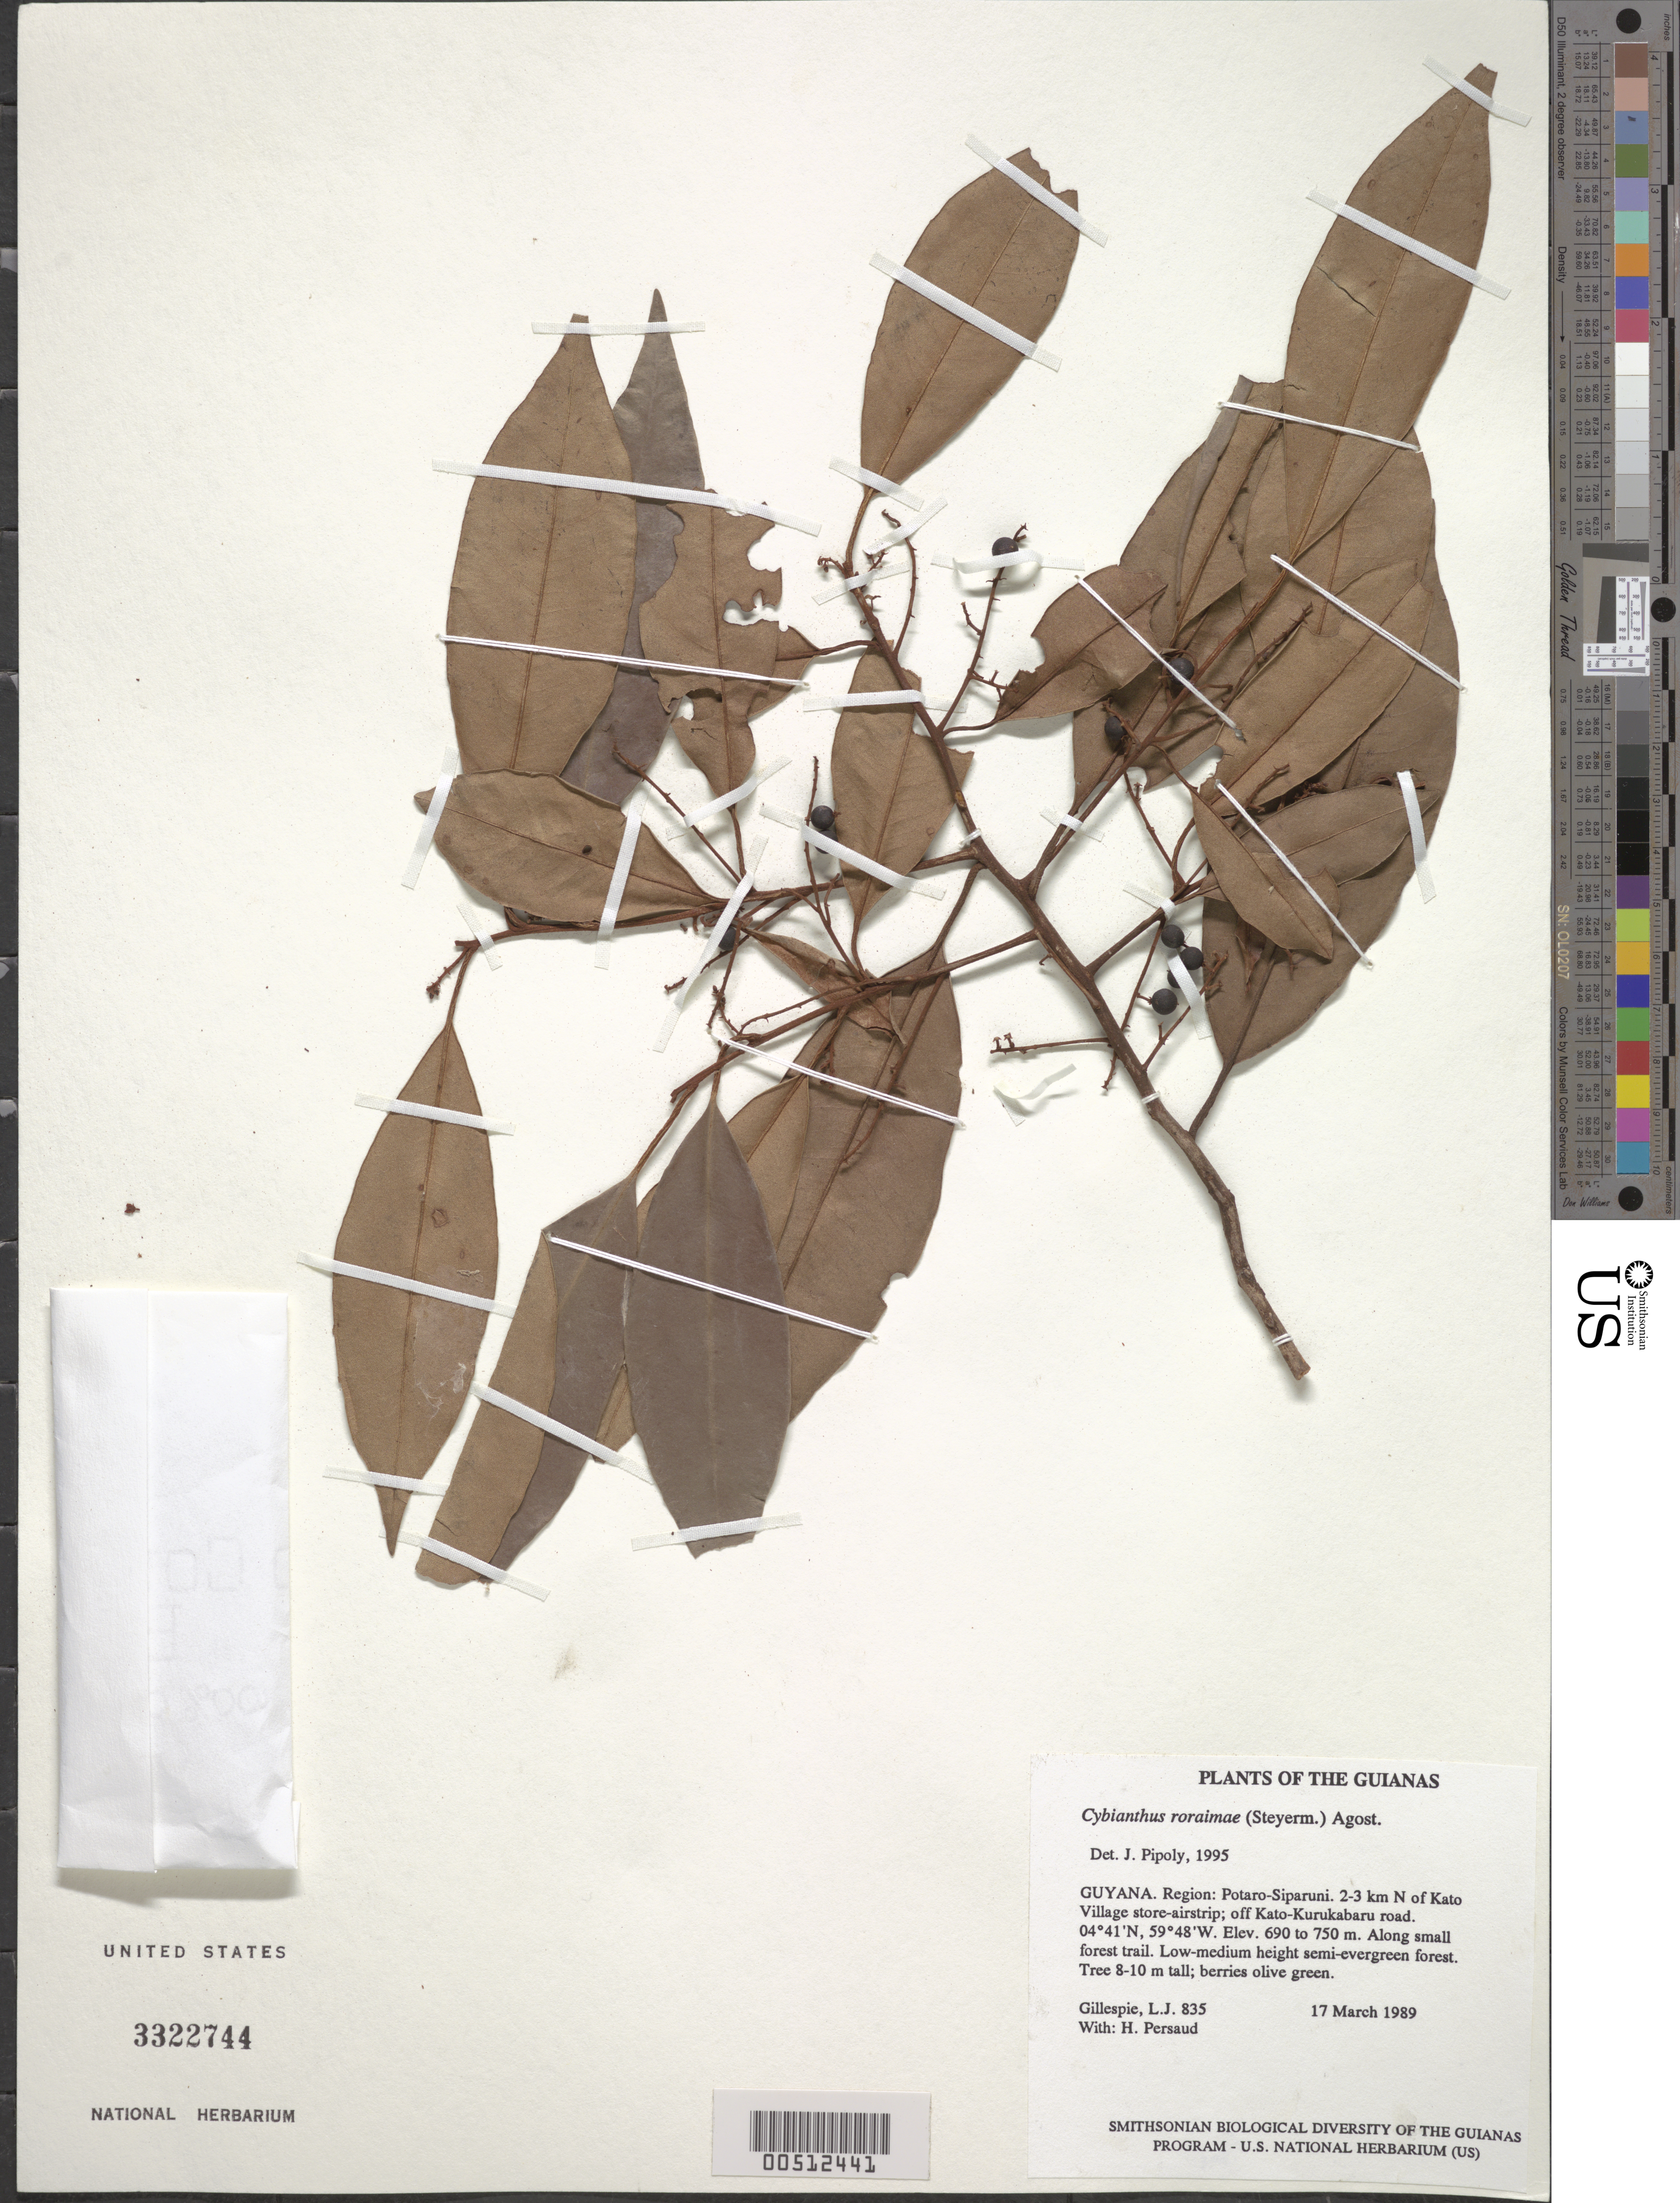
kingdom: Plantae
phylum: Tracheophyta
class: Magnoliopsida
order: Ericales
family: Primulaceae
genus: Cybianthus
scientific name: Cybianthus punctatus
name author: (Mez) G. Agostini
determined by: Pipoly, J. J., III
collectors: L. J. Gillespie & H. Persaud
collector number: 835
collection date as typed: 17 March 1989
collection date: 1989-03-17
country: Guyana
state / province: Potaro-Siparuni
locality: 2-3 km N of Kato Village store-airstrip; off Kato-Kurukabaru road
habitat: Along small forest trail. Low-medium height semi-evergreen forest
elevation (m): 690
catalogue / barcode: US 3322744